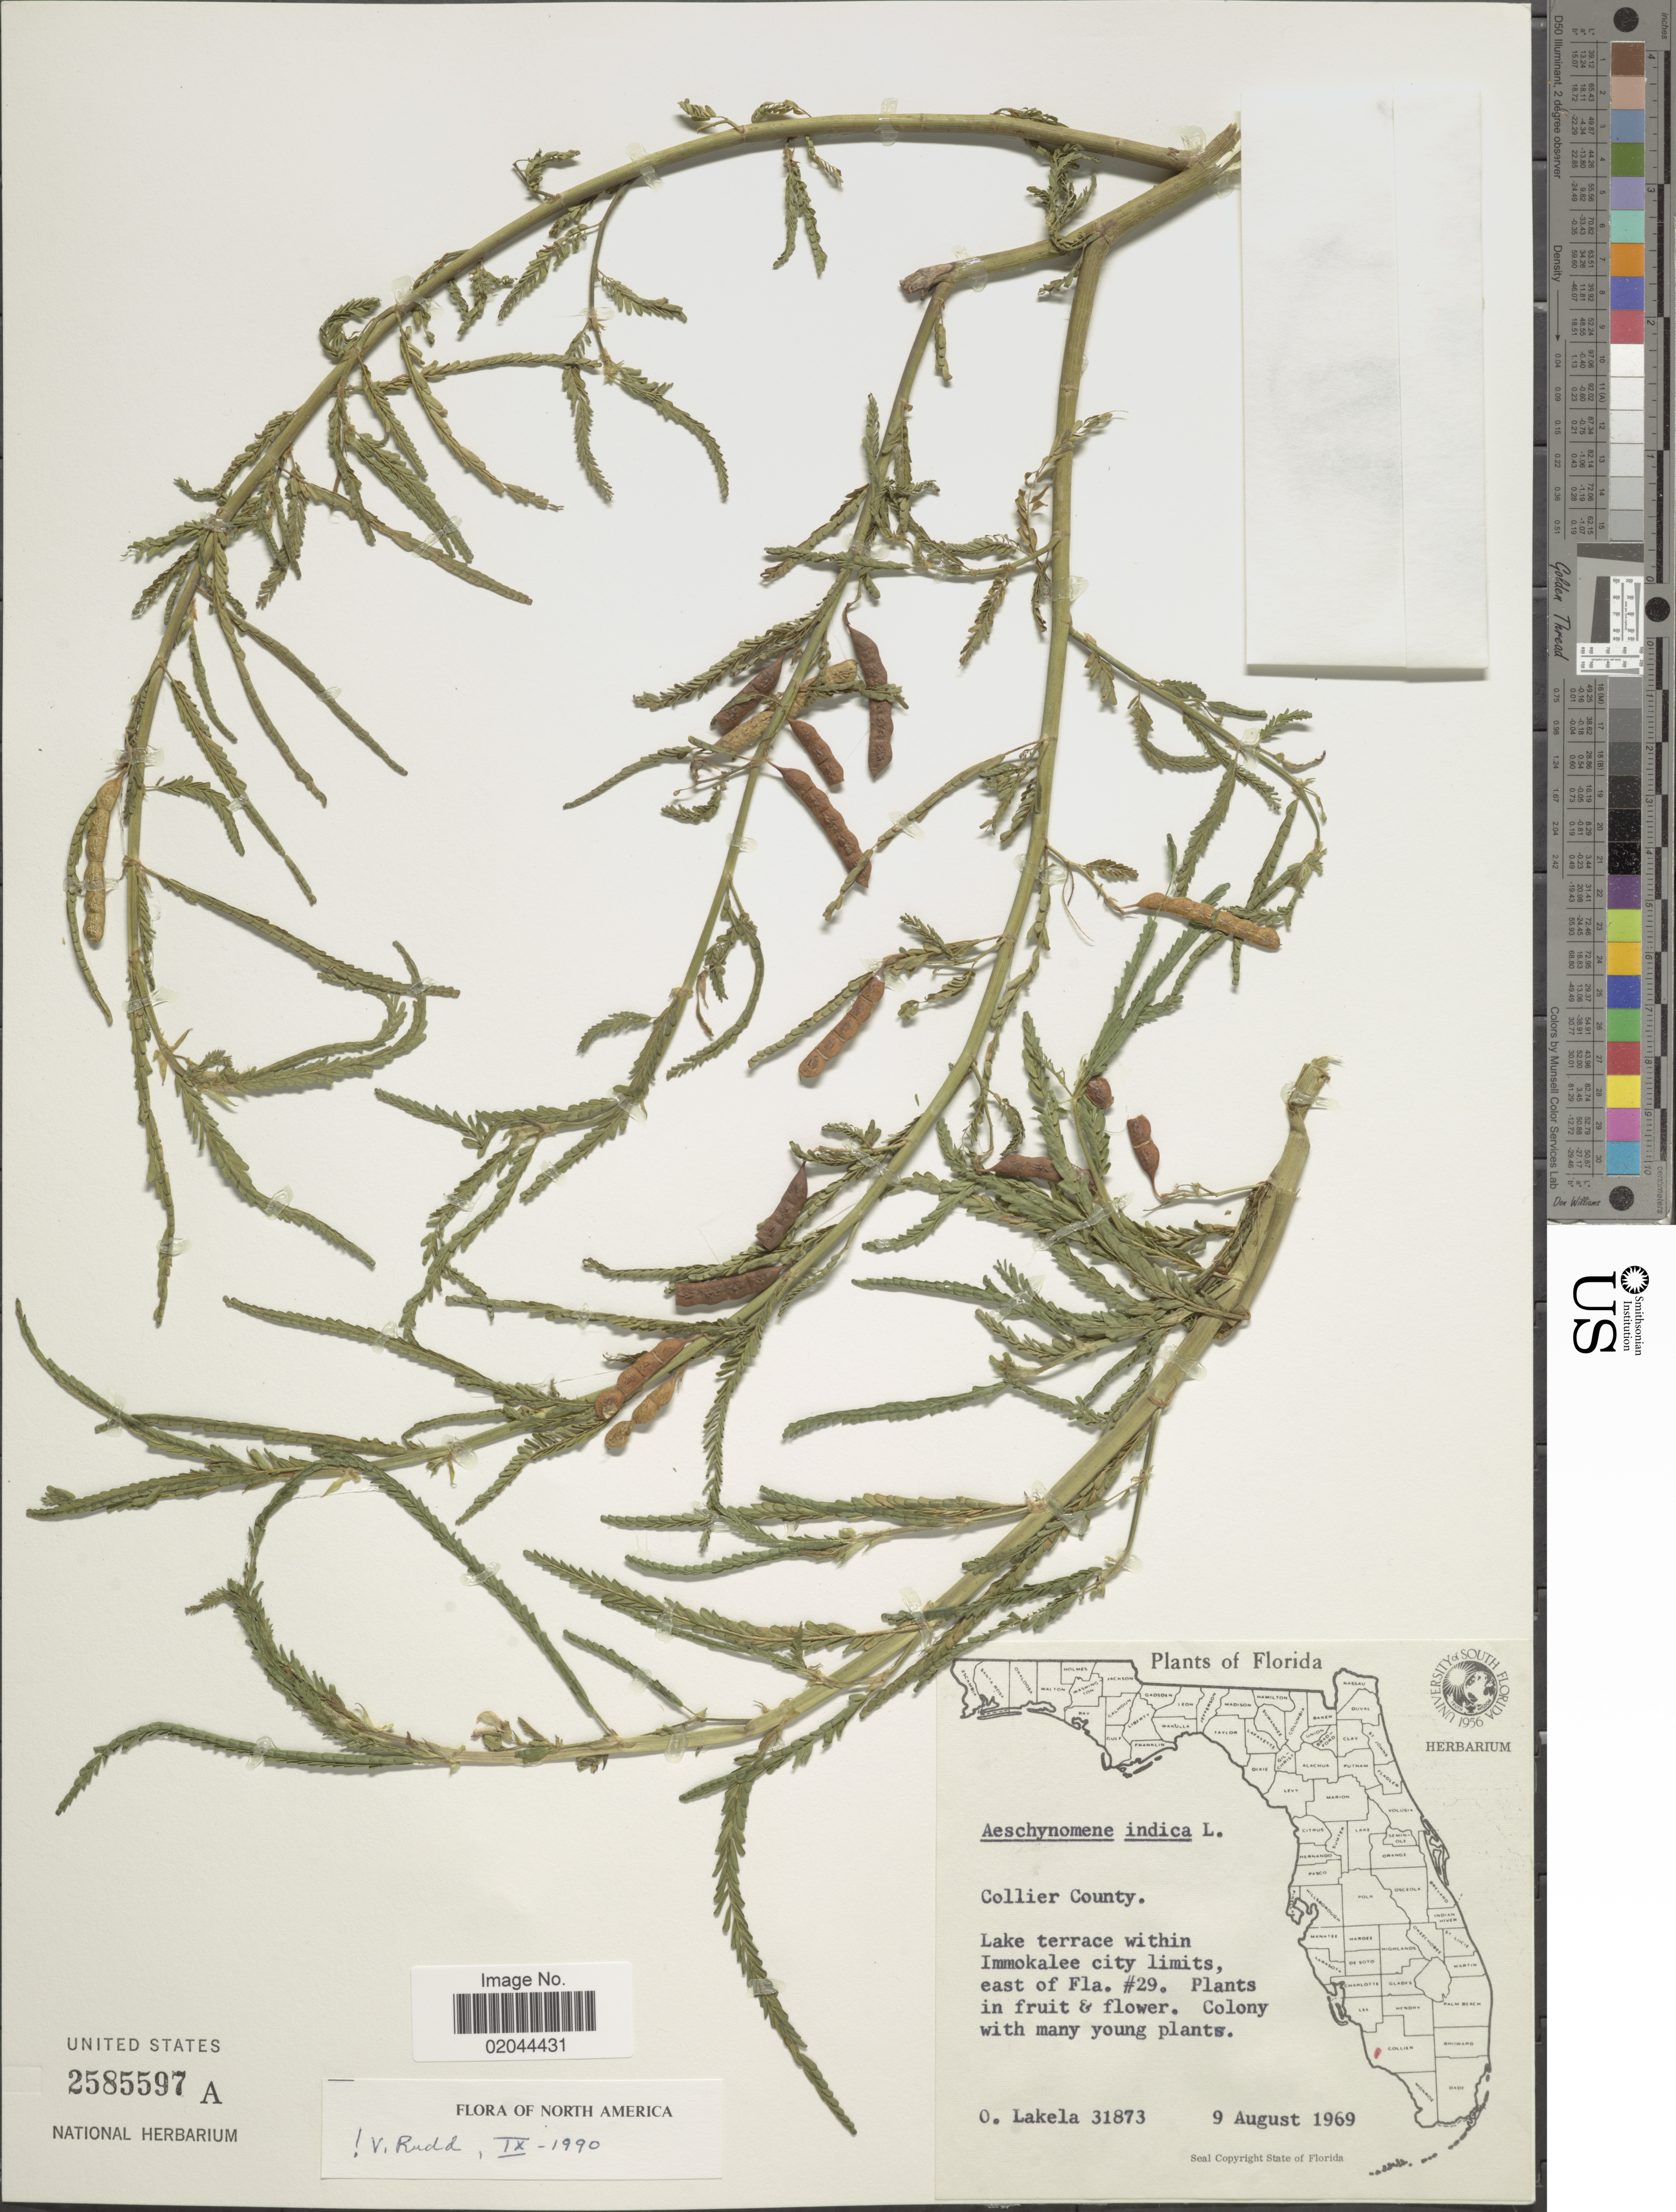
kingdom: Plantae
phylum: Tracheophyta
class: Magnoliopsida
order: Fabales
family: Fabaceae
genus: Aeschynomene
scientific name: Aeschynomene indica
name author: L.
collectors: O. Lakela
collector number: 31873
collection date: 1969-08-09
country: United States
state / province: Florida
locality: Collier County, Lake terrace within Immokalee city limits, east of Fla. #29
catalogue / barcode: US 2585597A